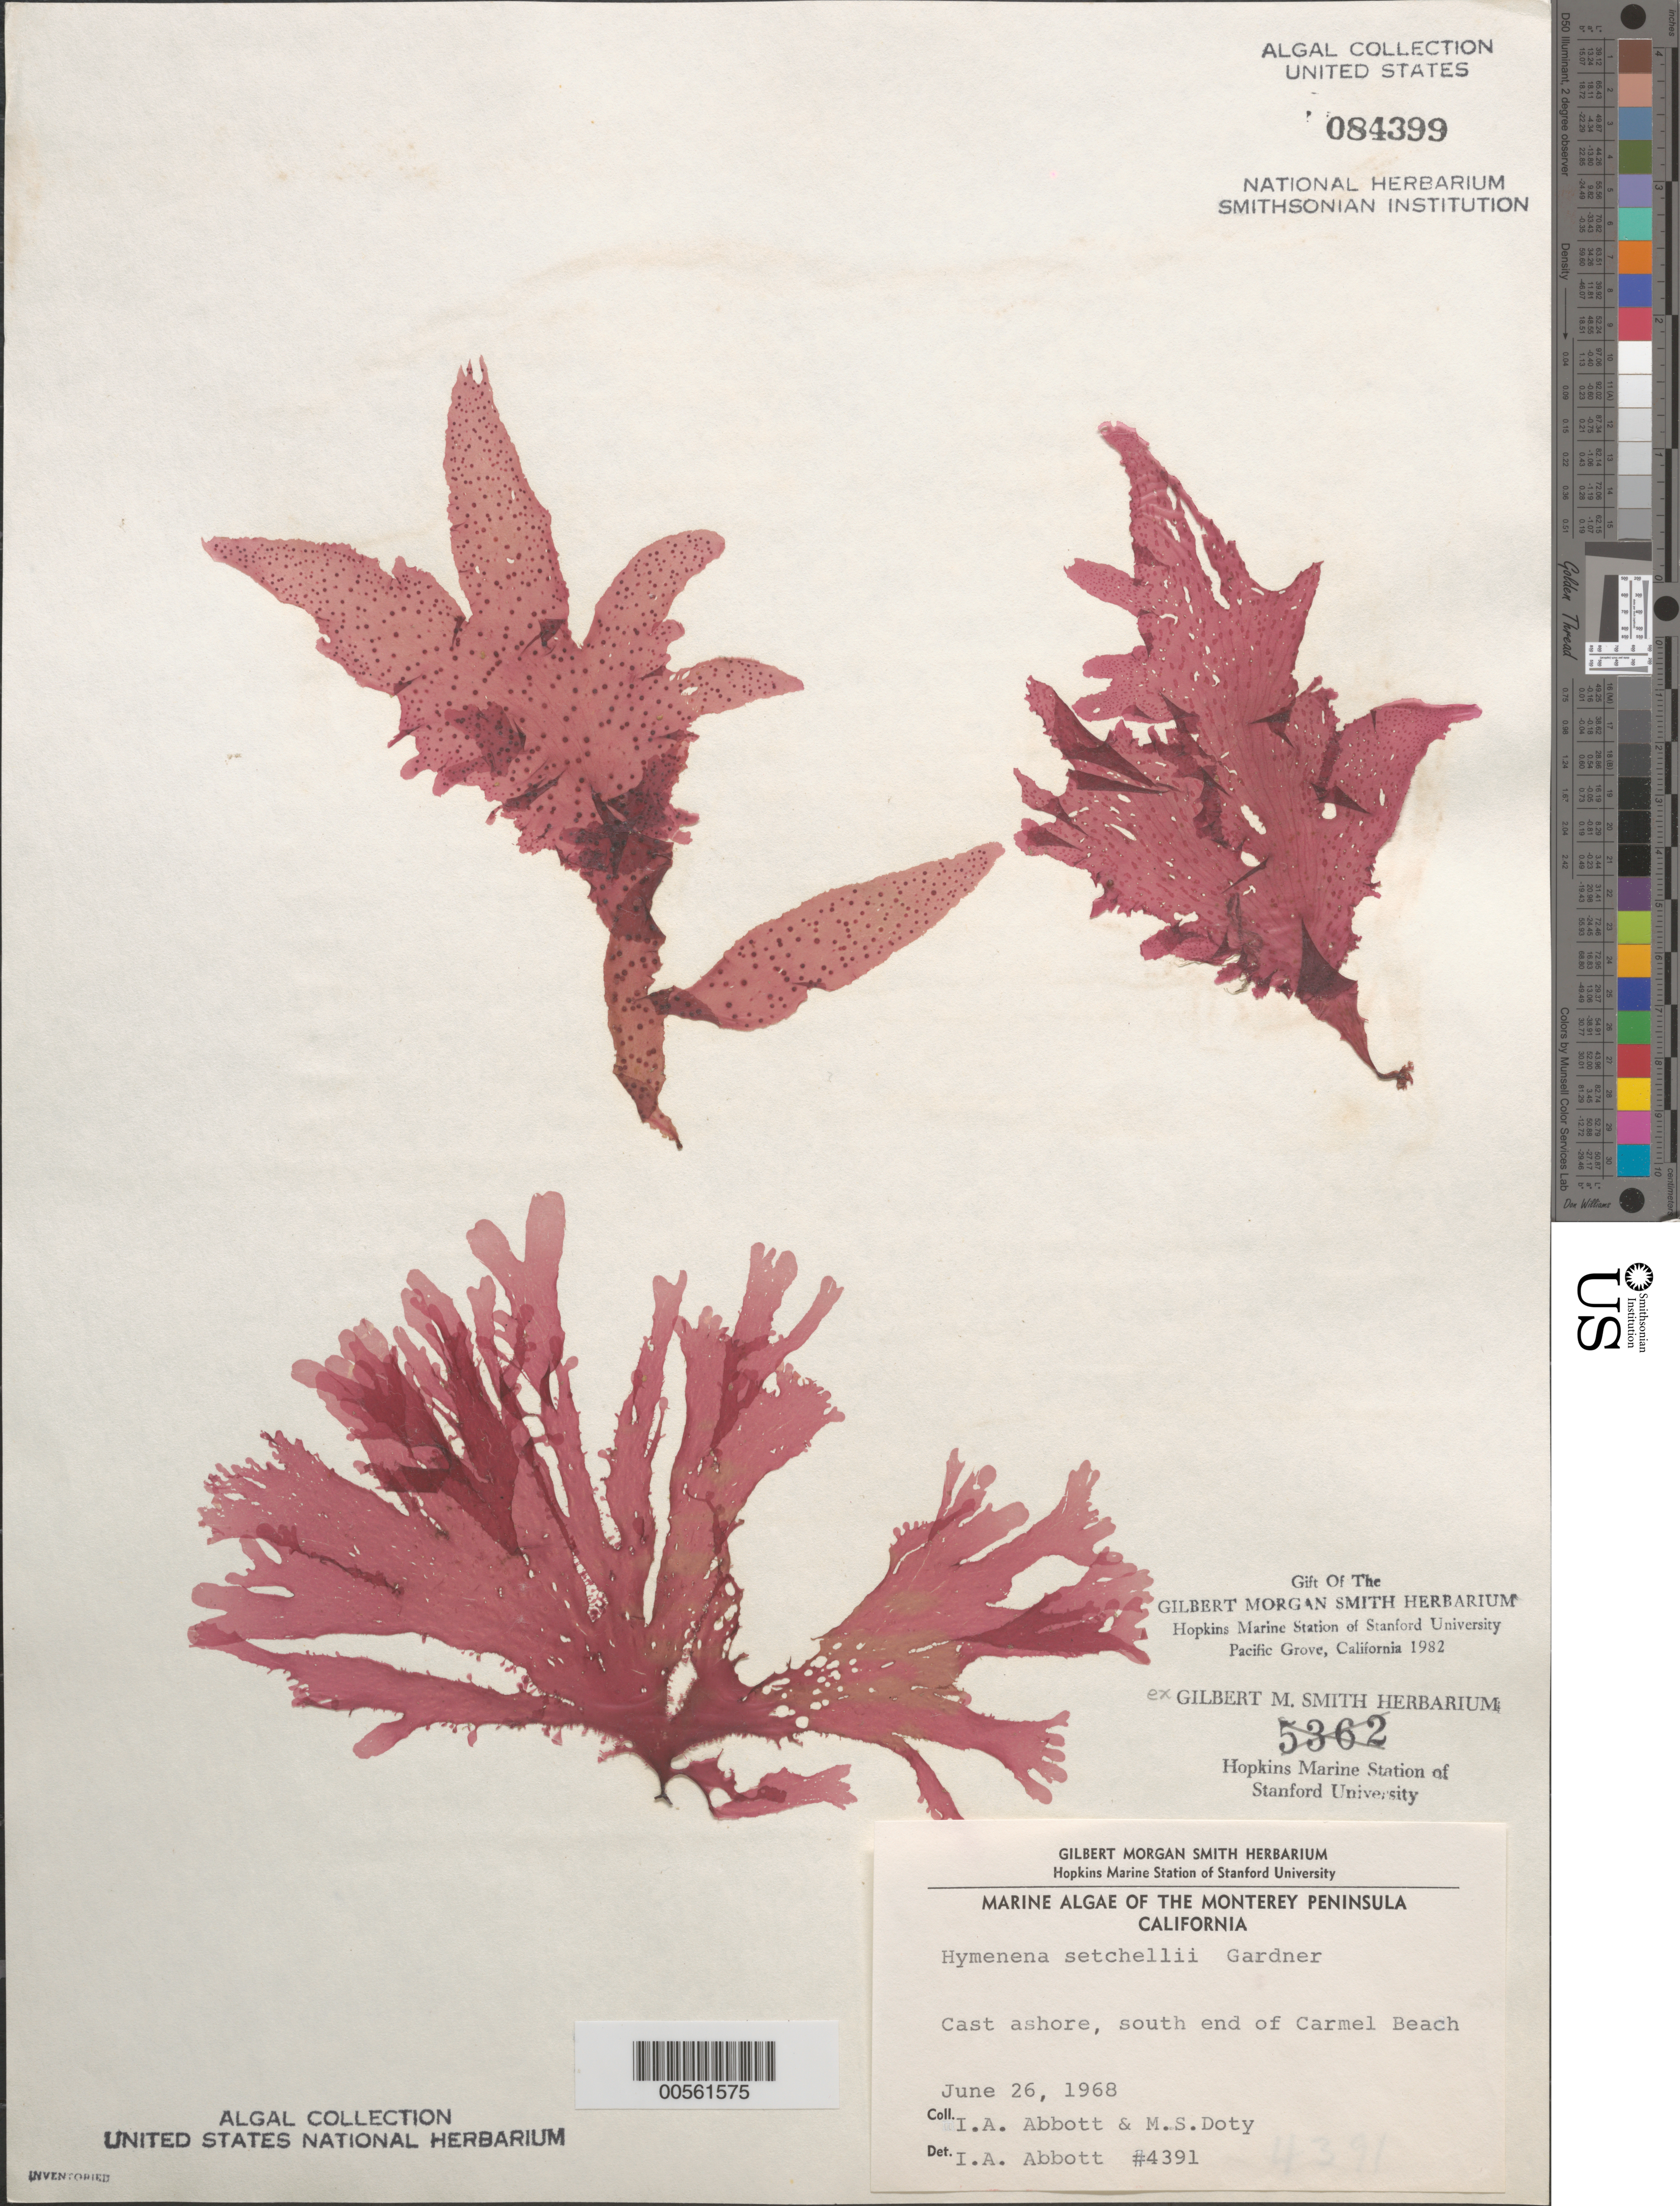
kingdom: Plantae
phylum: Rhodophyta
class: Florideophyceae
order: Ceramiales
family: Delesseriaceae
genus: Hymenena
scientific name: Hymenena setchellii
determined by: Abbott, Isabella A.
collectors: I. A. Abbott & M. S. Doty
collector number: IAA 4391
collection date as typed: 26 Jun 1968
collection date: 1968-06-26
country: United States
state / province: California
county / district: Monterey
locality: Carmel Beach, south end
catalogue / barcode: US 84399